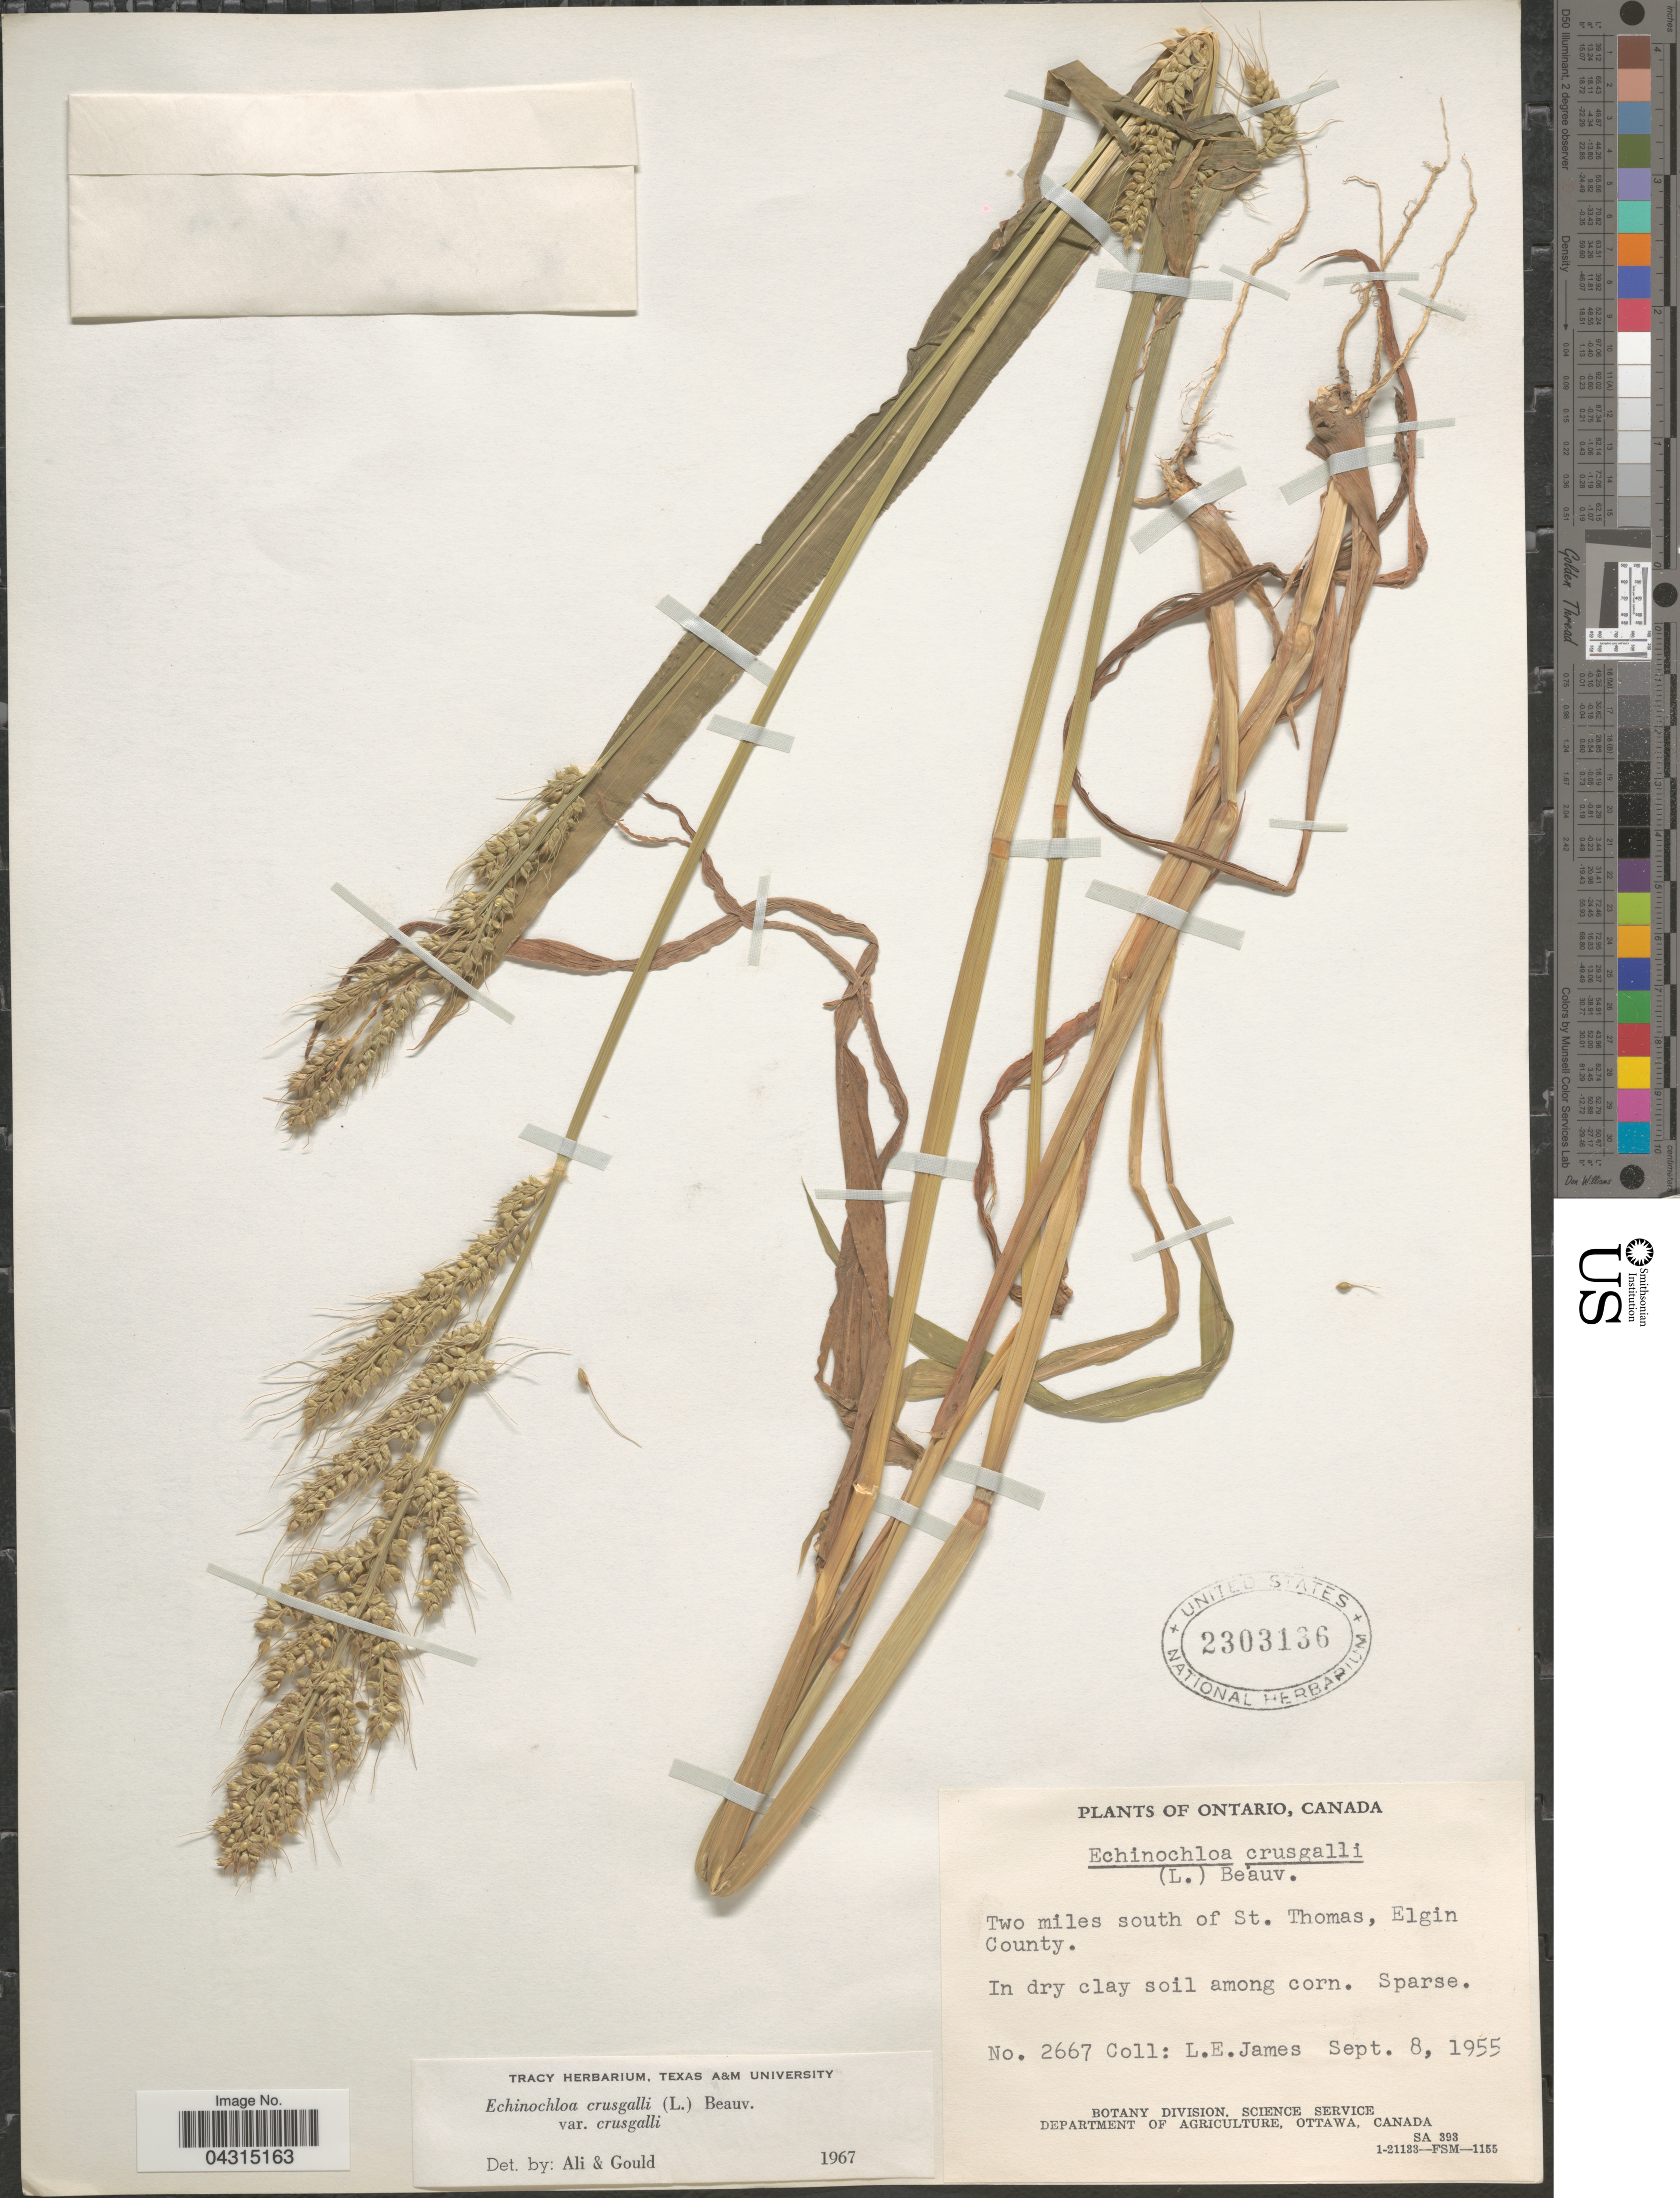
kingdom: Plantae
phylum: Tracheophyta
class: Liliopsida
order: Poales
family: Poaceae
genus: Echinochloa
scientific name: Echinochloa crus-galli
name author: (L.) P. Beauv.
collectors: L. E. James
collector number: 2667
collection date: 1955-09-08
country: Canada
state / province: Ontario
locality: Two miles south of St. Thomas, Elgin County.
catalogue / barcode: US 2303136